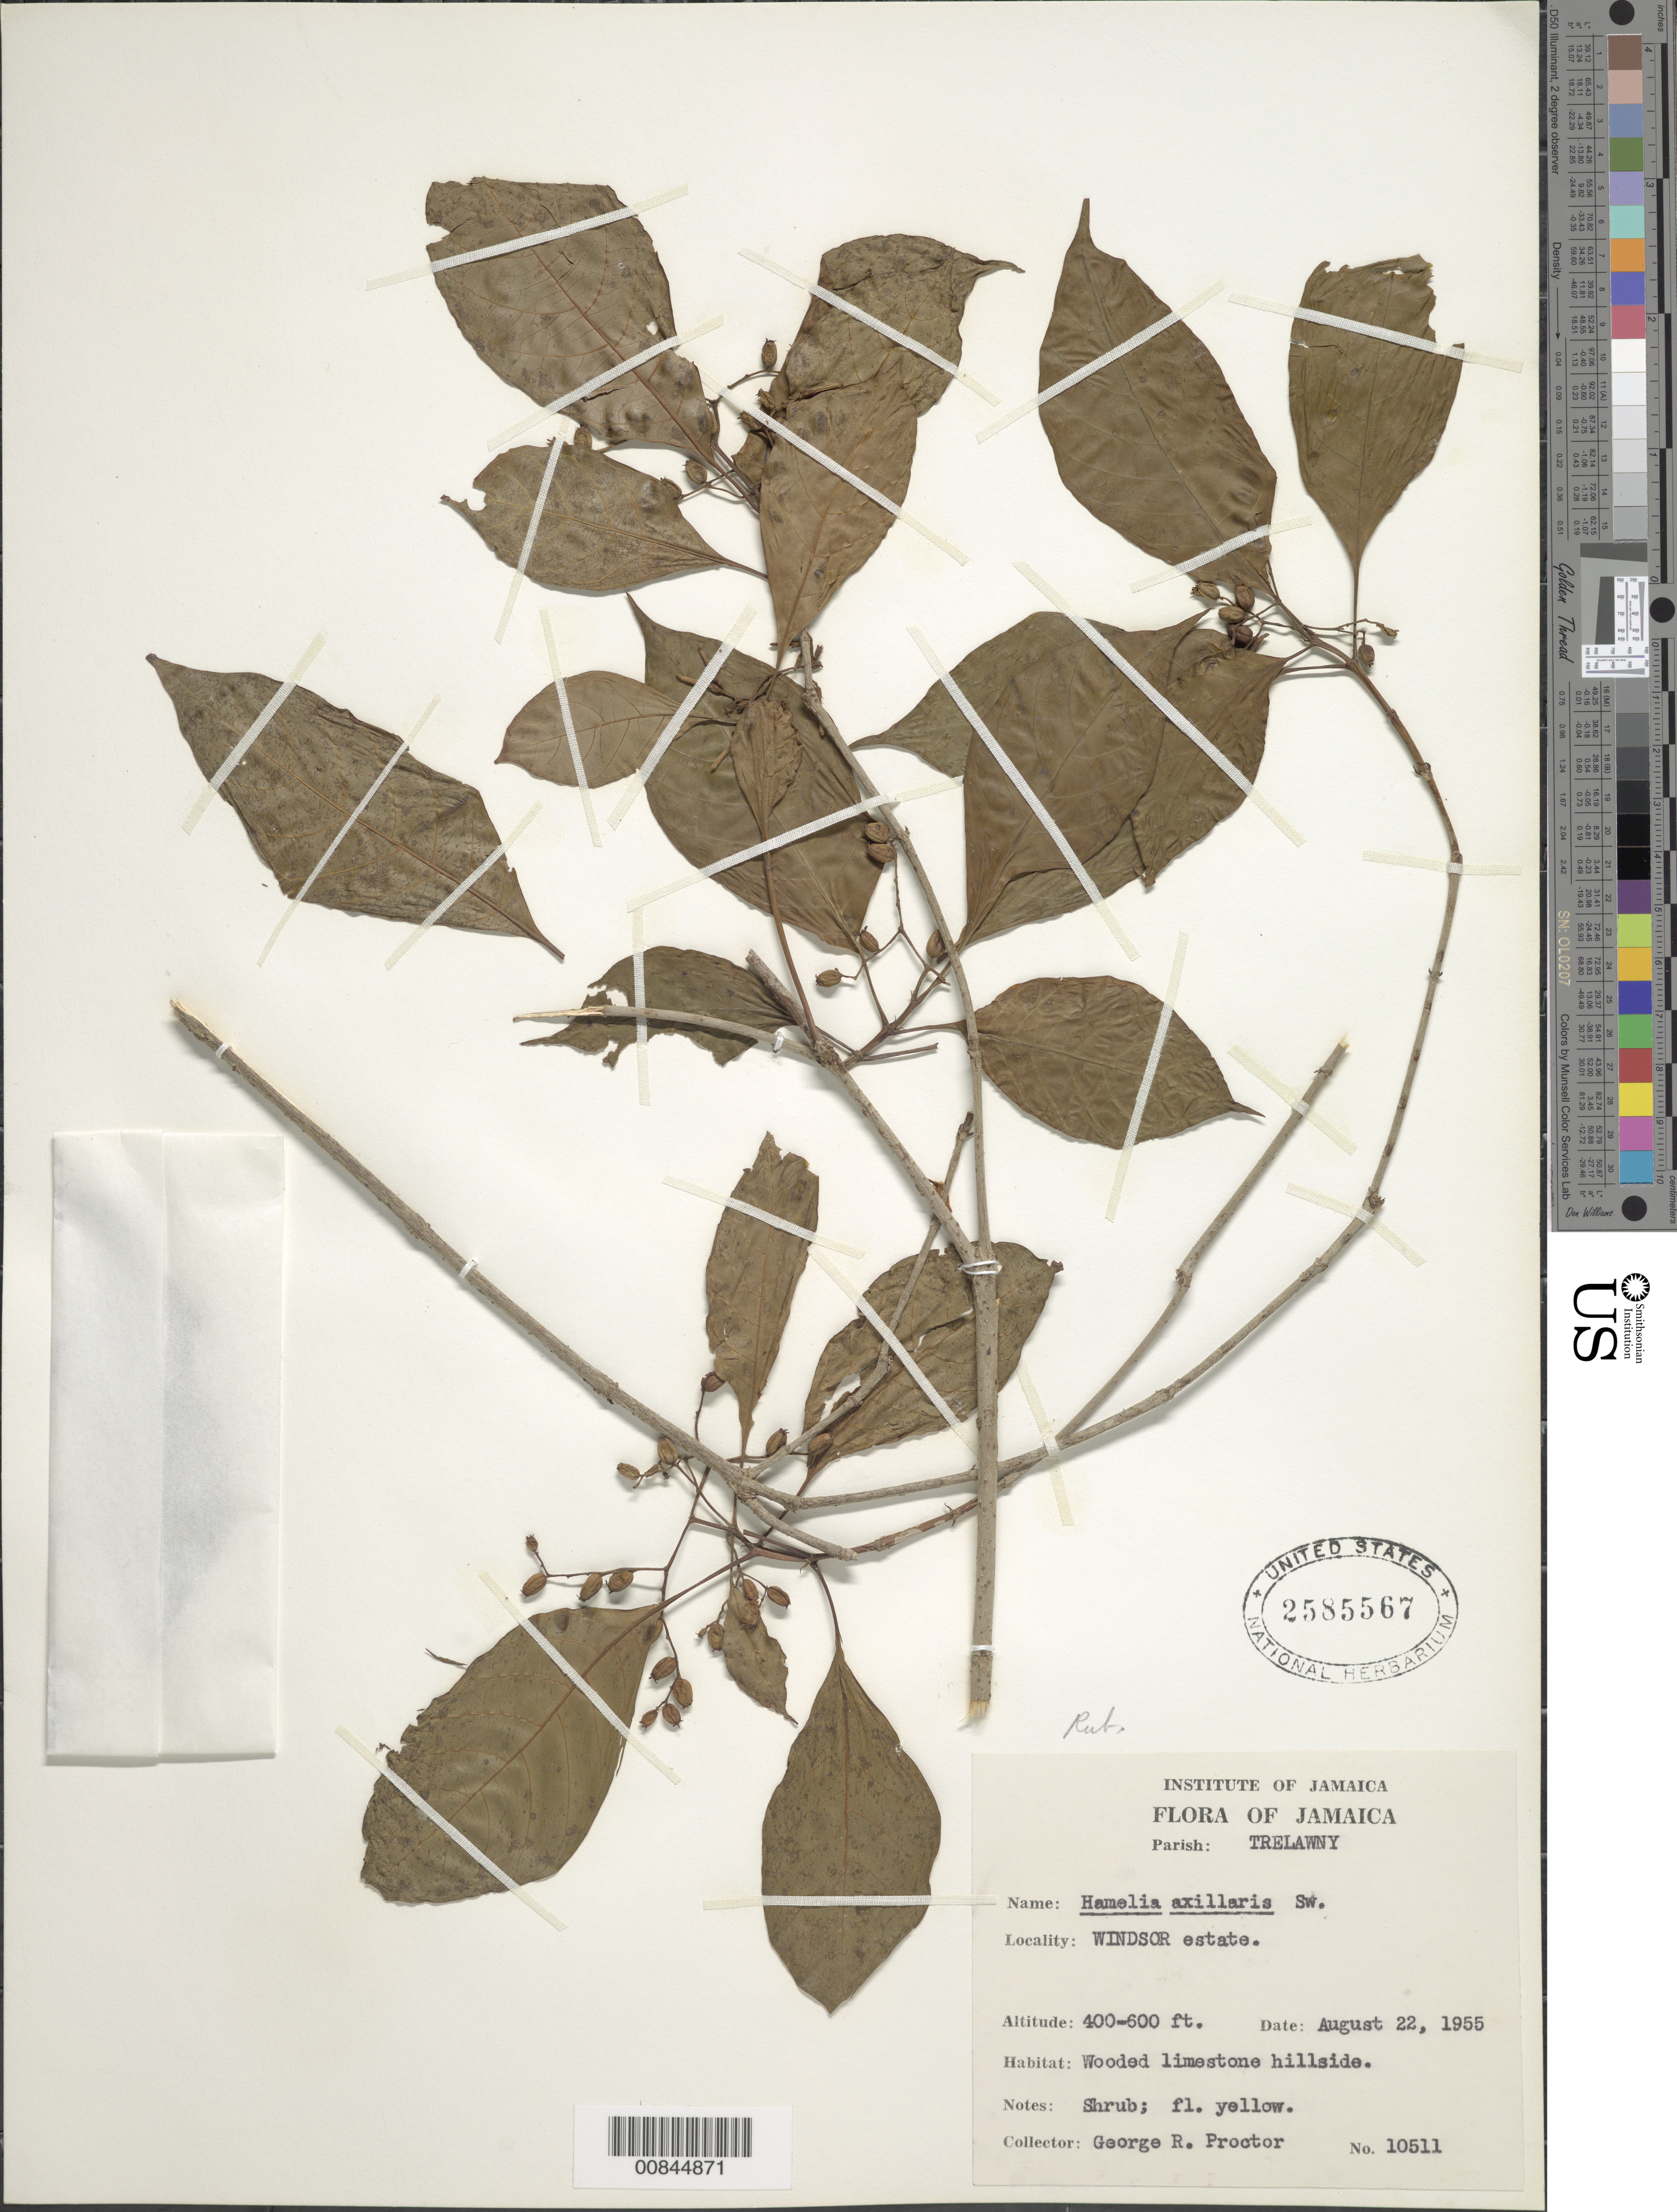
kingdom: Plantae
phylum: Tracheophyta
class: Magnoliopsida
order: Gentianales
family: Rubiaceae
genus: Hamelia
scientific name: Hamelia axillaris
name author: Sw.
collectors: G. R. Proctor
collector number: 10511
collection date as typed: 22 Aug 1955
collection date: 1955-08-22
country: Jamaica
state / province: Trelawny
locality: Windsor estate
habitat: Wooded limestone hillside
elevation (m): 122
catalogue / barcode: US 2585567